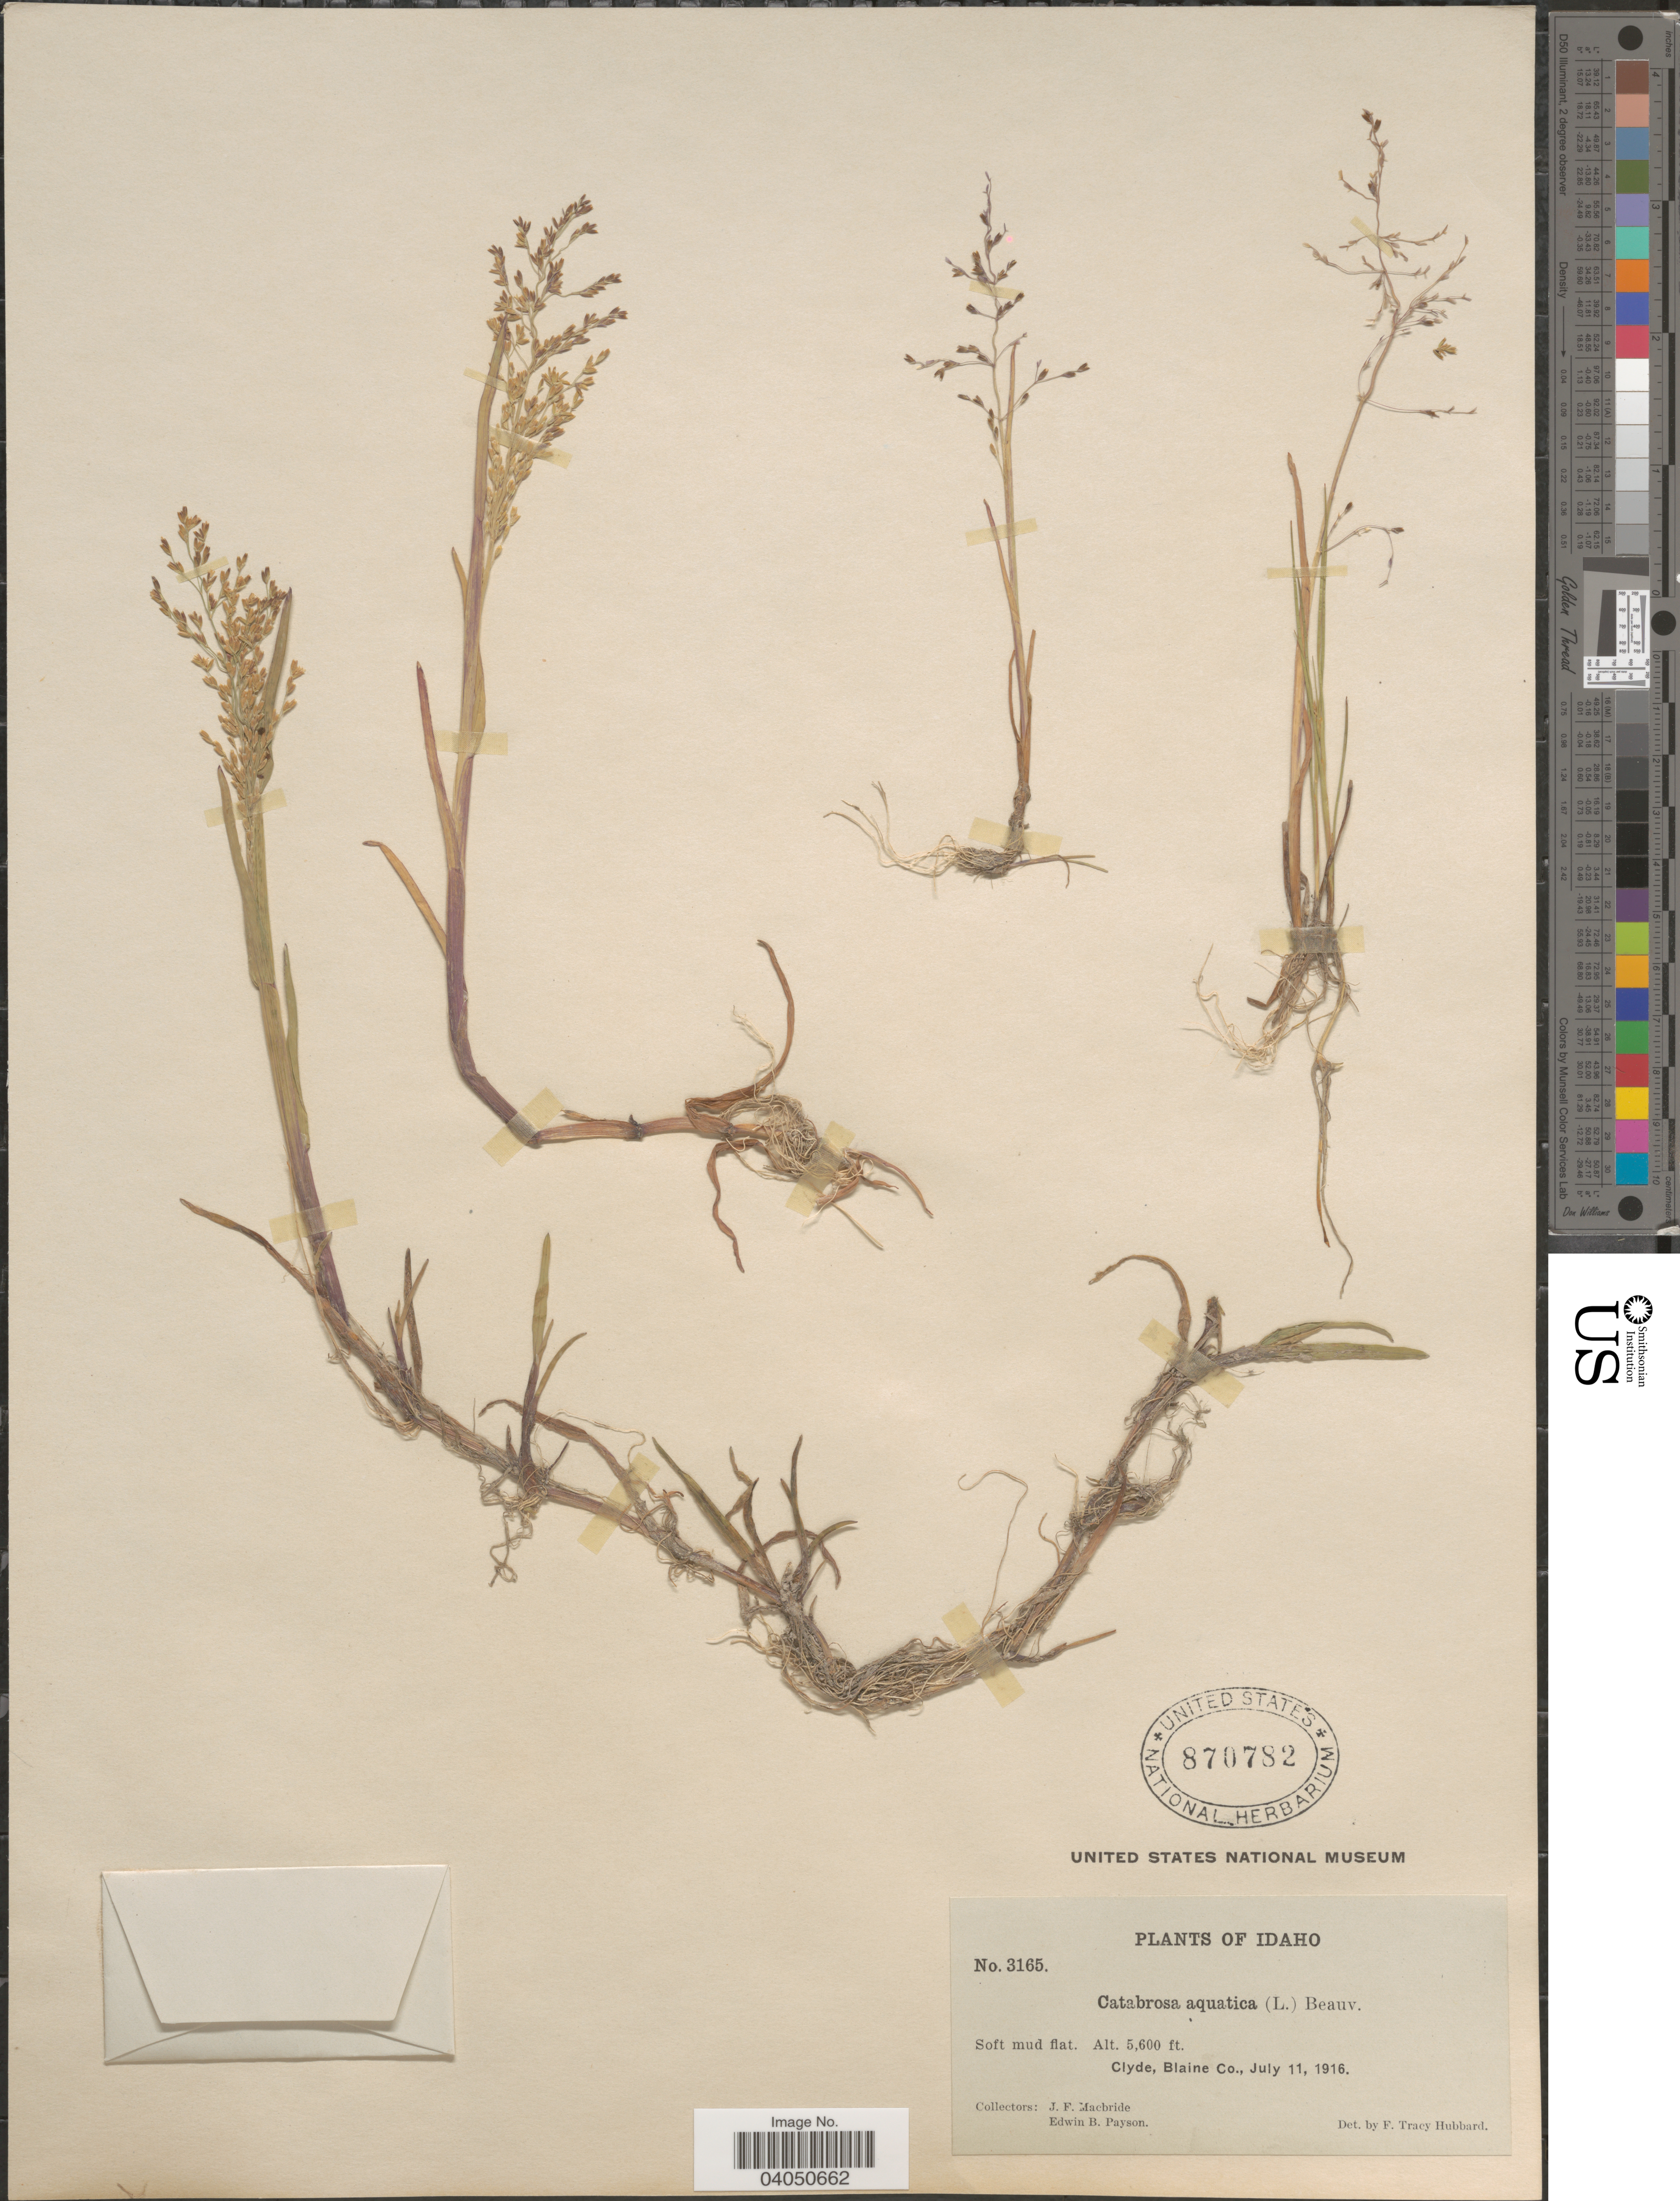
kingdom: Plantae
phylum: Tracheophyta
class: Liliopsida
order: Poales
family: Poaceae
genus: Catabrosa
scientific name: Catabrosa aquatica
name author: (L.) P. Beauv.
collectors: J. F. Macbride & E. B. Payson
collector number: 3165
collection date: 1916-07-11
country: United States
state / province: Idaho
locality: Clyde, Blaine Co.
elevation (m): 1707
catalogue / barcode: US 870782